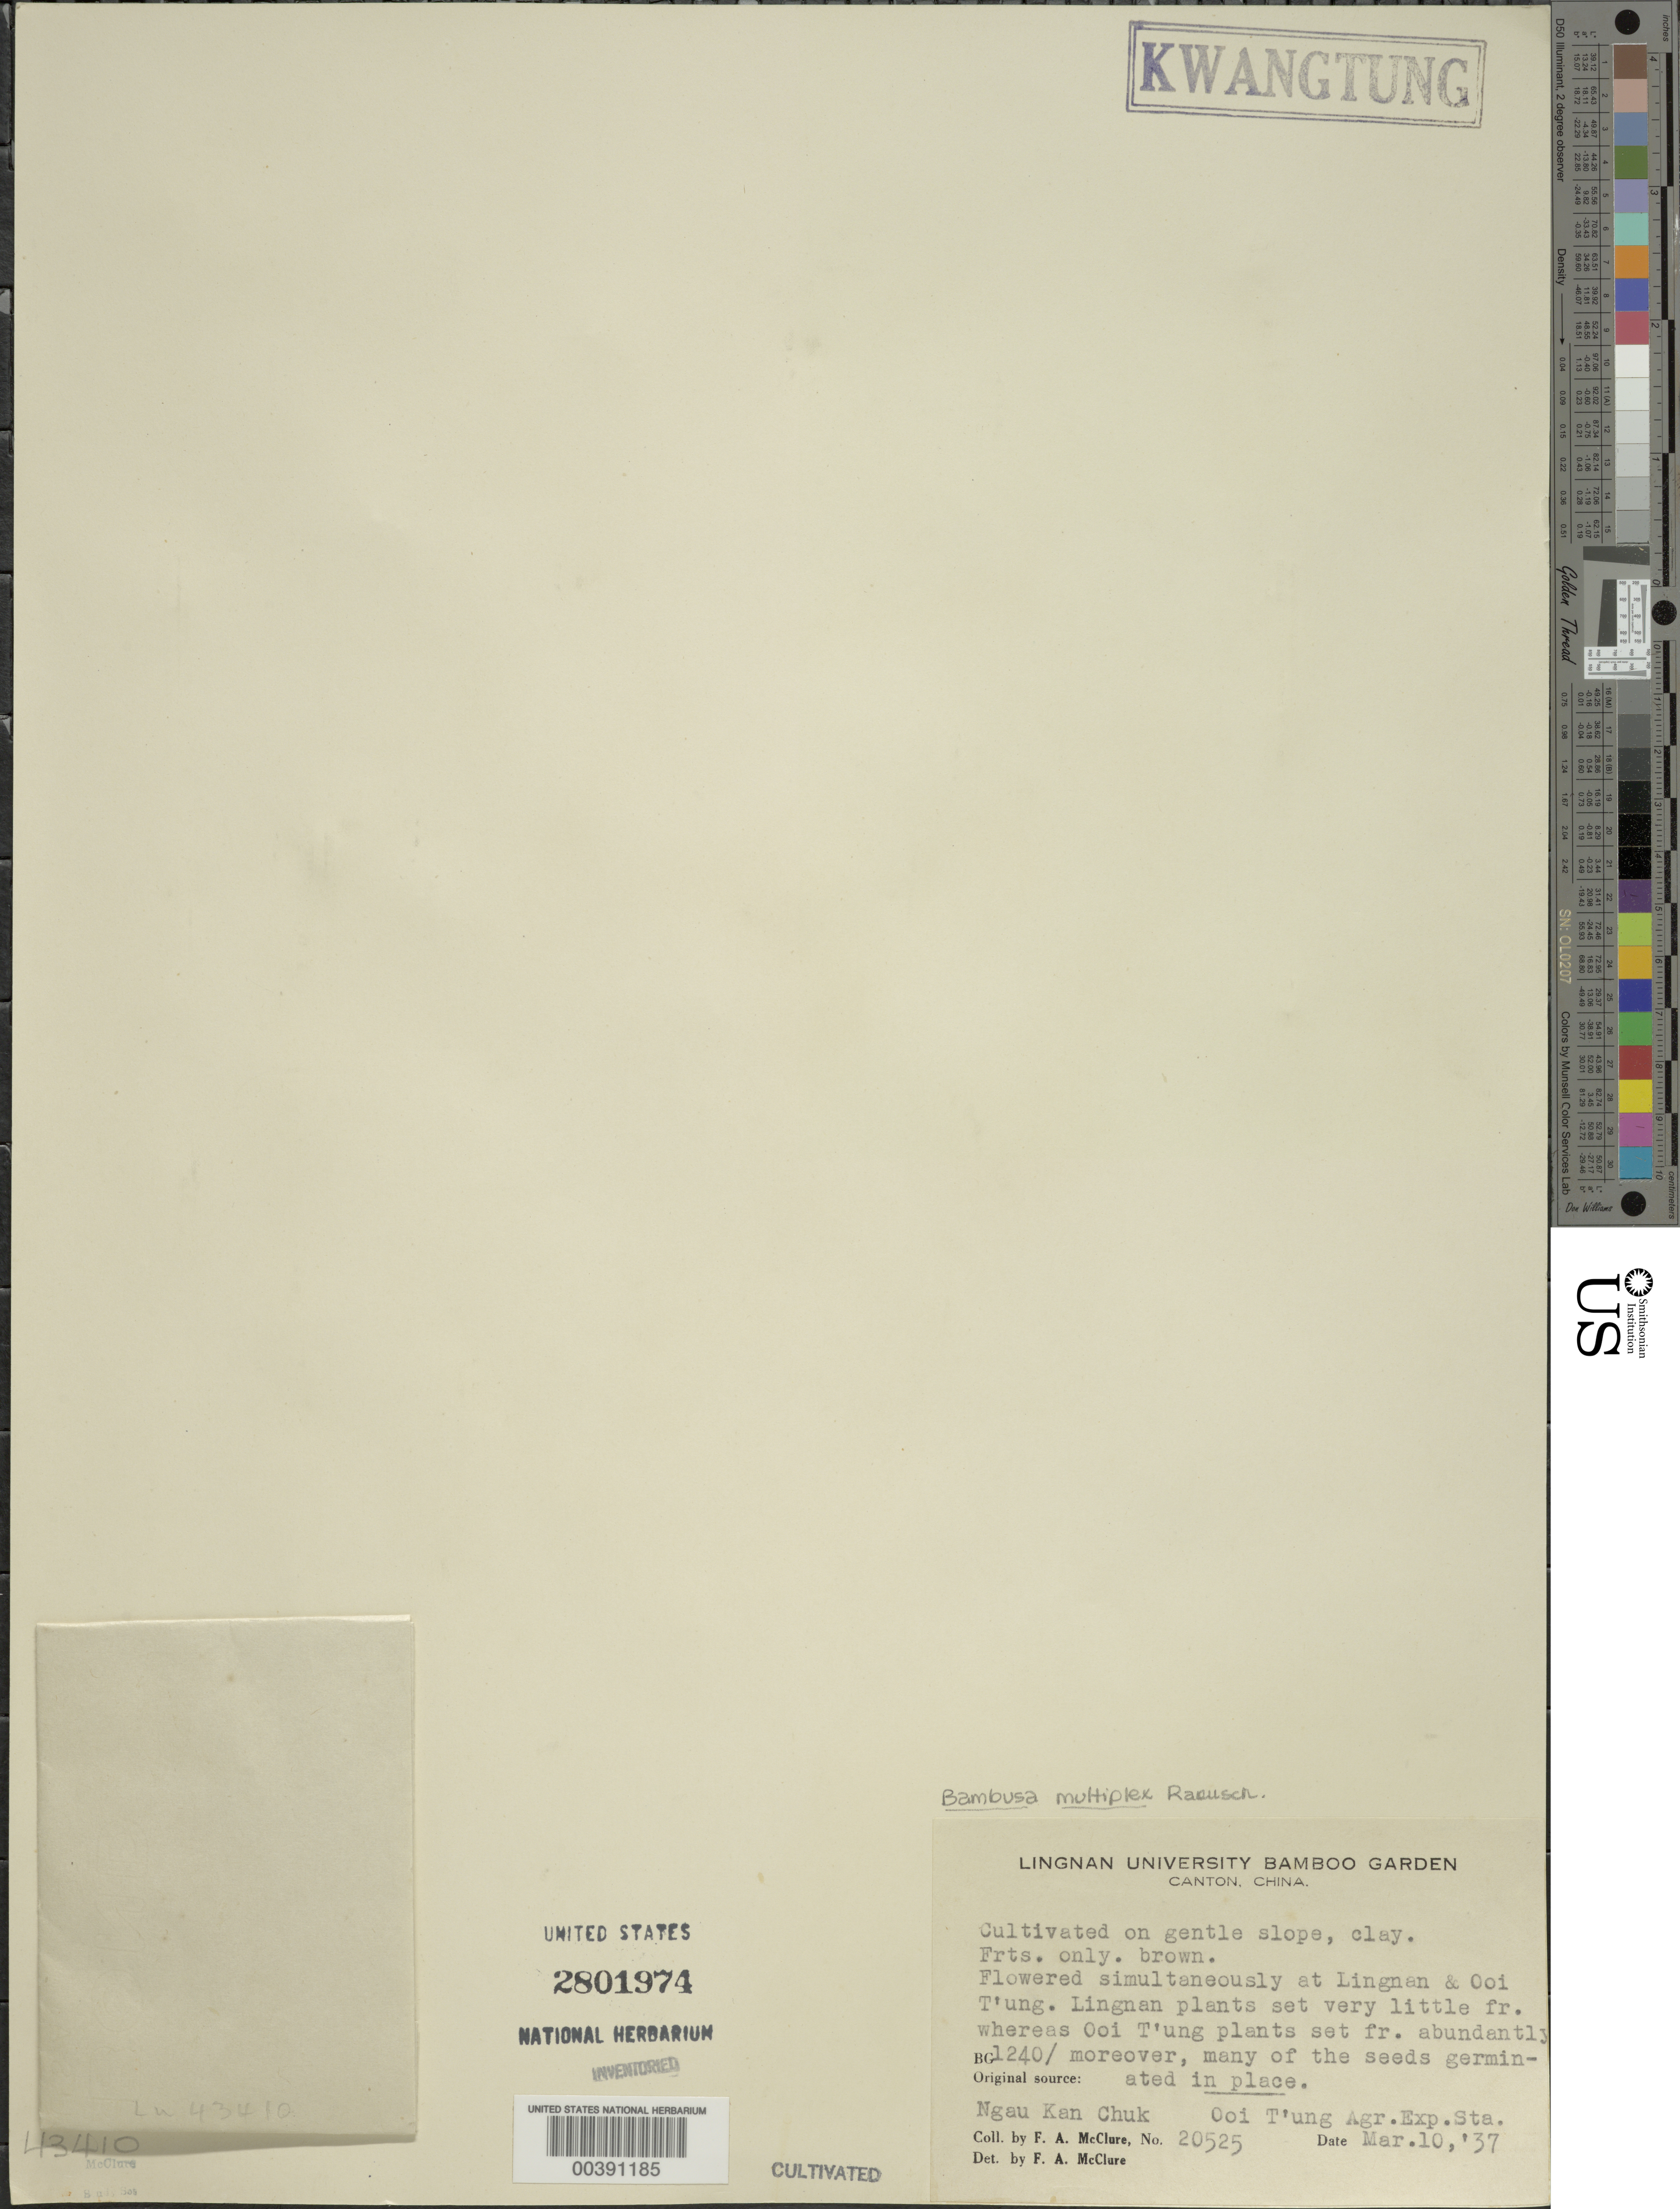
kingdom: Plantae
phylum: Tracheophyta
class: Liliopsida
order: Poales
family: Poaceae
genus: Bambusa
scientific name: Bambusa multiplex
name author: (Lour.) Raeusch. ex Schult. & Schult. f.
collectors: F. A. McClure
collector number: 20525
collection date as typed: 10 Mar 1937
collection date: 1937-03-10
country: China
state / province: Guangdong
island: Honam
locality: Lingnan univ. bg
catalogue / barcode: US 2801974